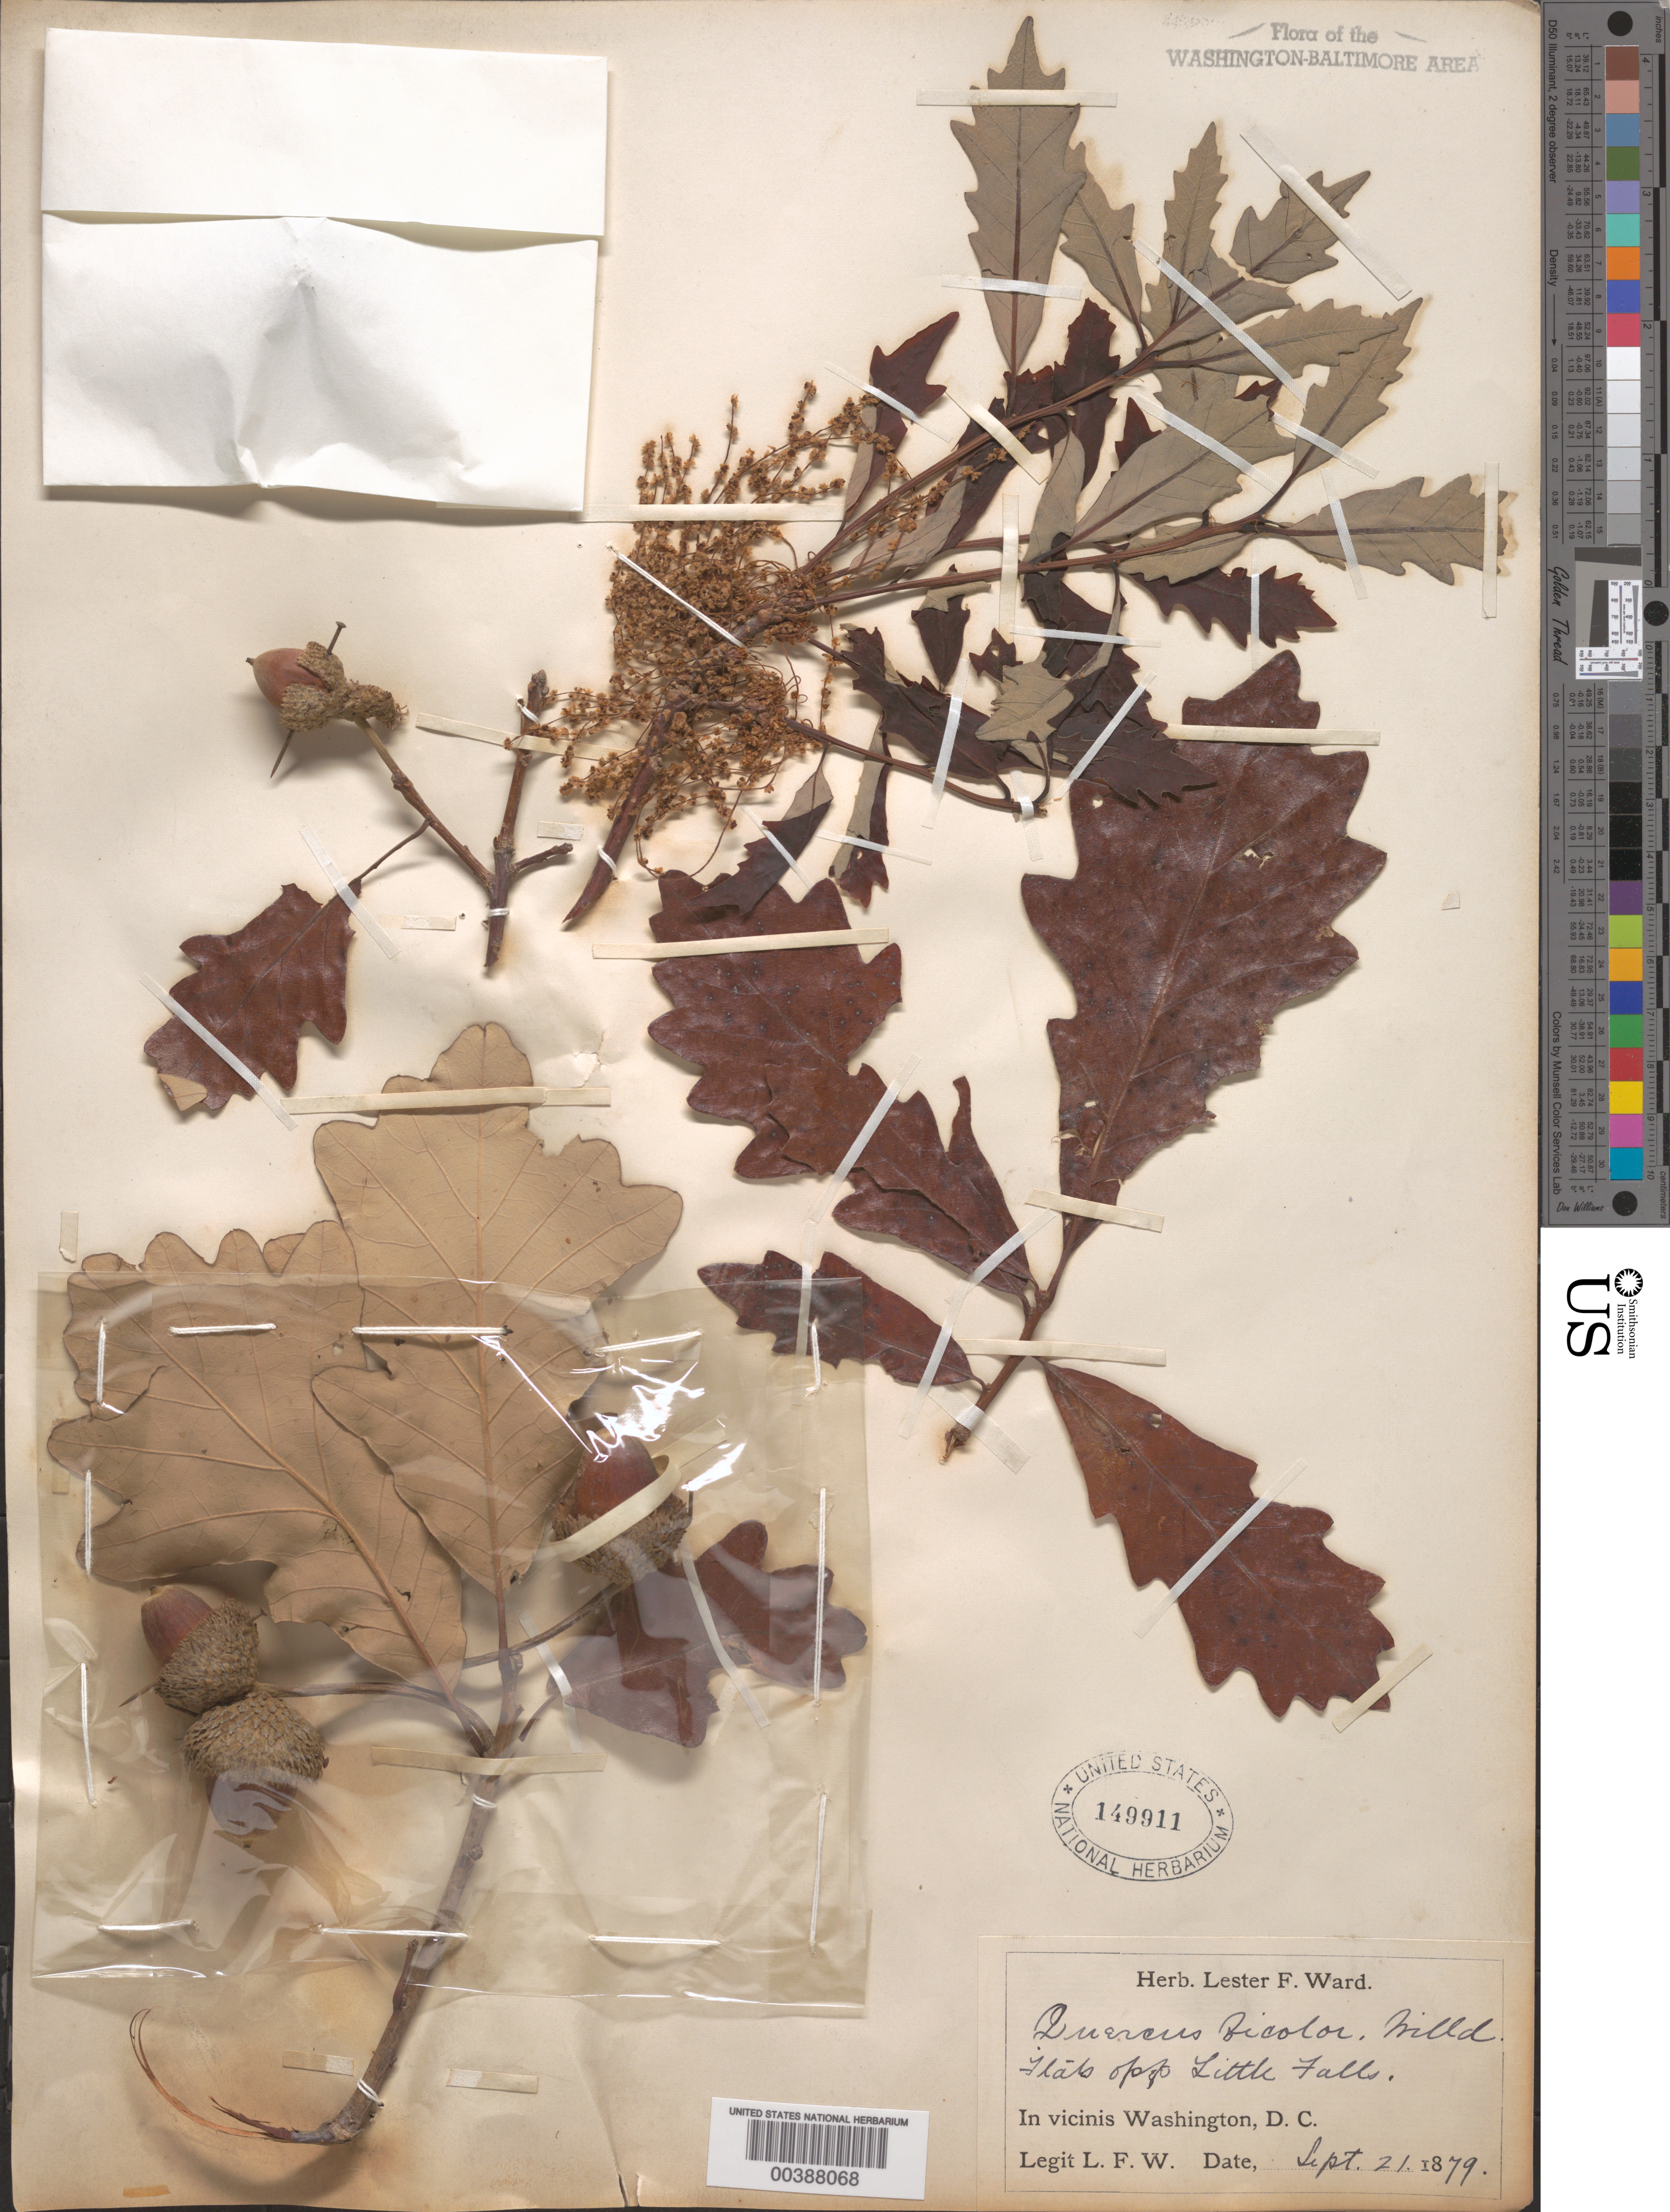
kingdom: Plantae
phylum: Tracheophyta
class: Magnoliopsida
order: Fagales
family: Fagaceae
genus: Quercus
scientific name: Quercus bicolor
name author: Willd.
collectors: L. F. Ward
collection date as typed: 21 Sep 1879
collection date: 1879-09-21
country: United States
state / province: Maryland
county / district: Montgomery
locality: Flats opposite Little Falls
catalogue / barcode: US 149911